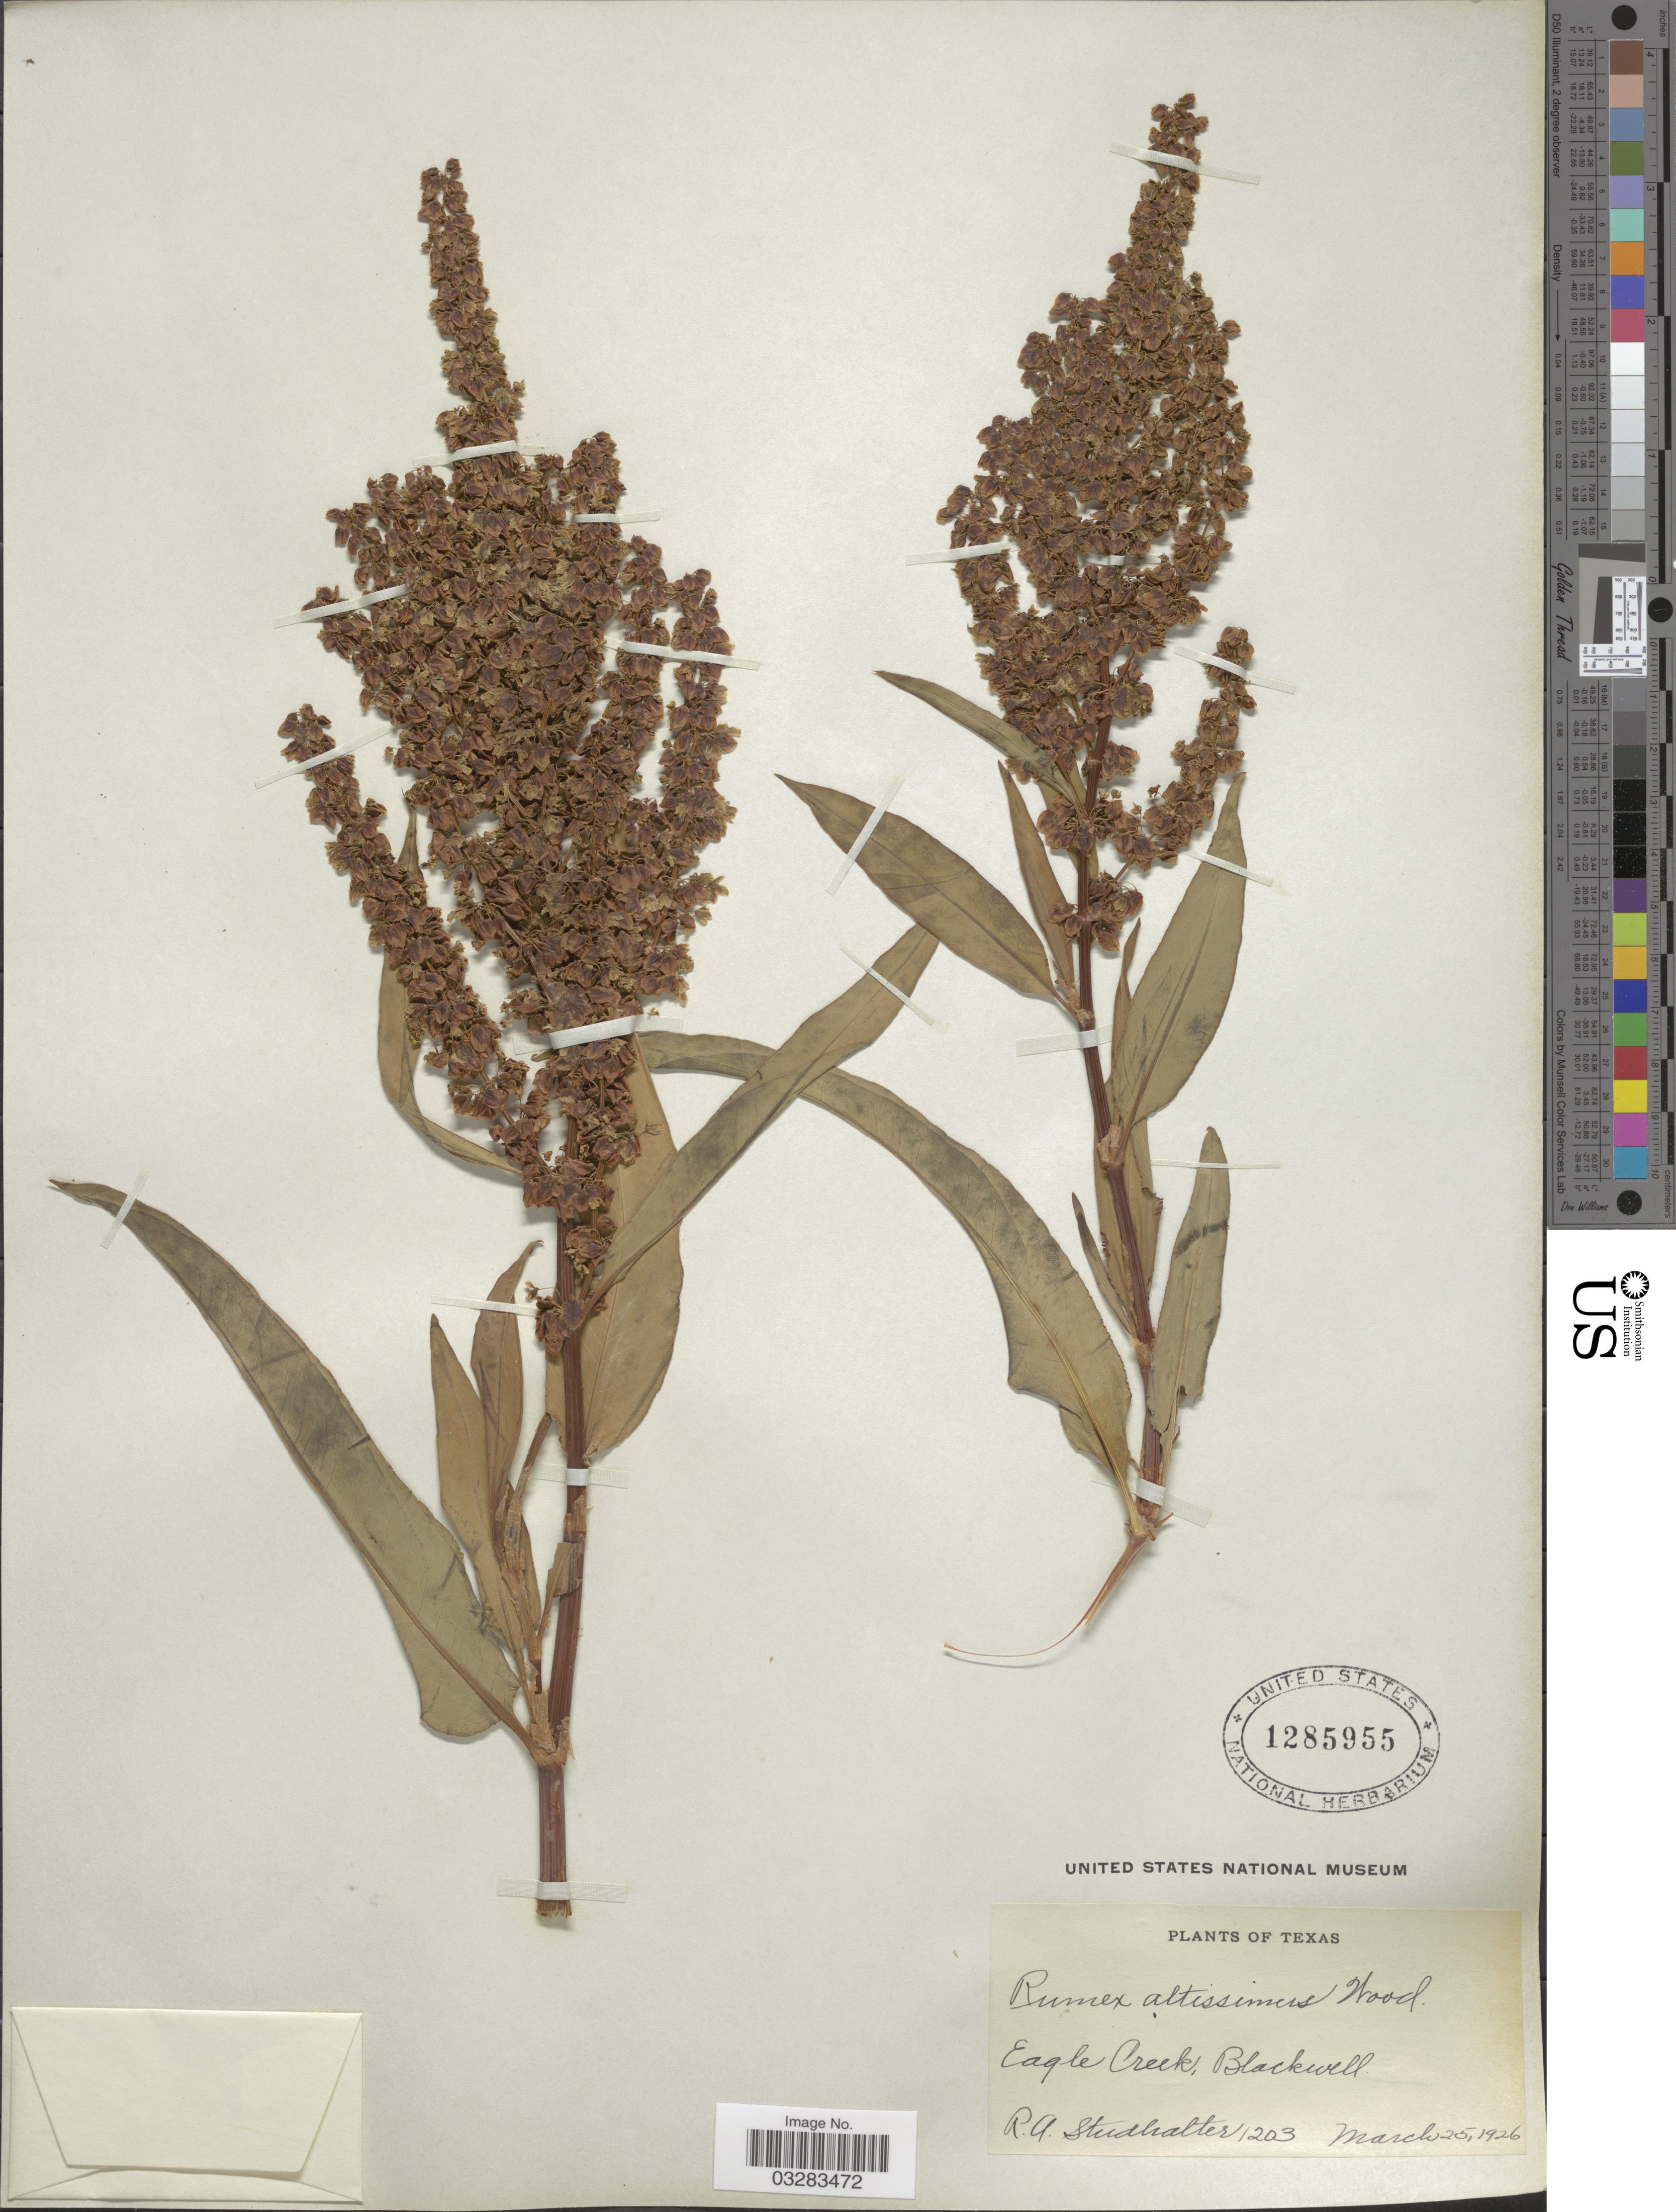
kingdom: Plantae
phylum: Tracheophyta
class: Magnoliopsida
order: Caryophyllales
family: Polygonaceae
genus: Rumex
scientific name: Rumex altissimus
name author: Alph. Wood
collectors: R. Studhalter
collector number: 1203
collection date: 1926-03-25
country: United States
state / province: Texas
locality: Eagle Creek, Blackwell.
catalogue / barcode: US 1285955